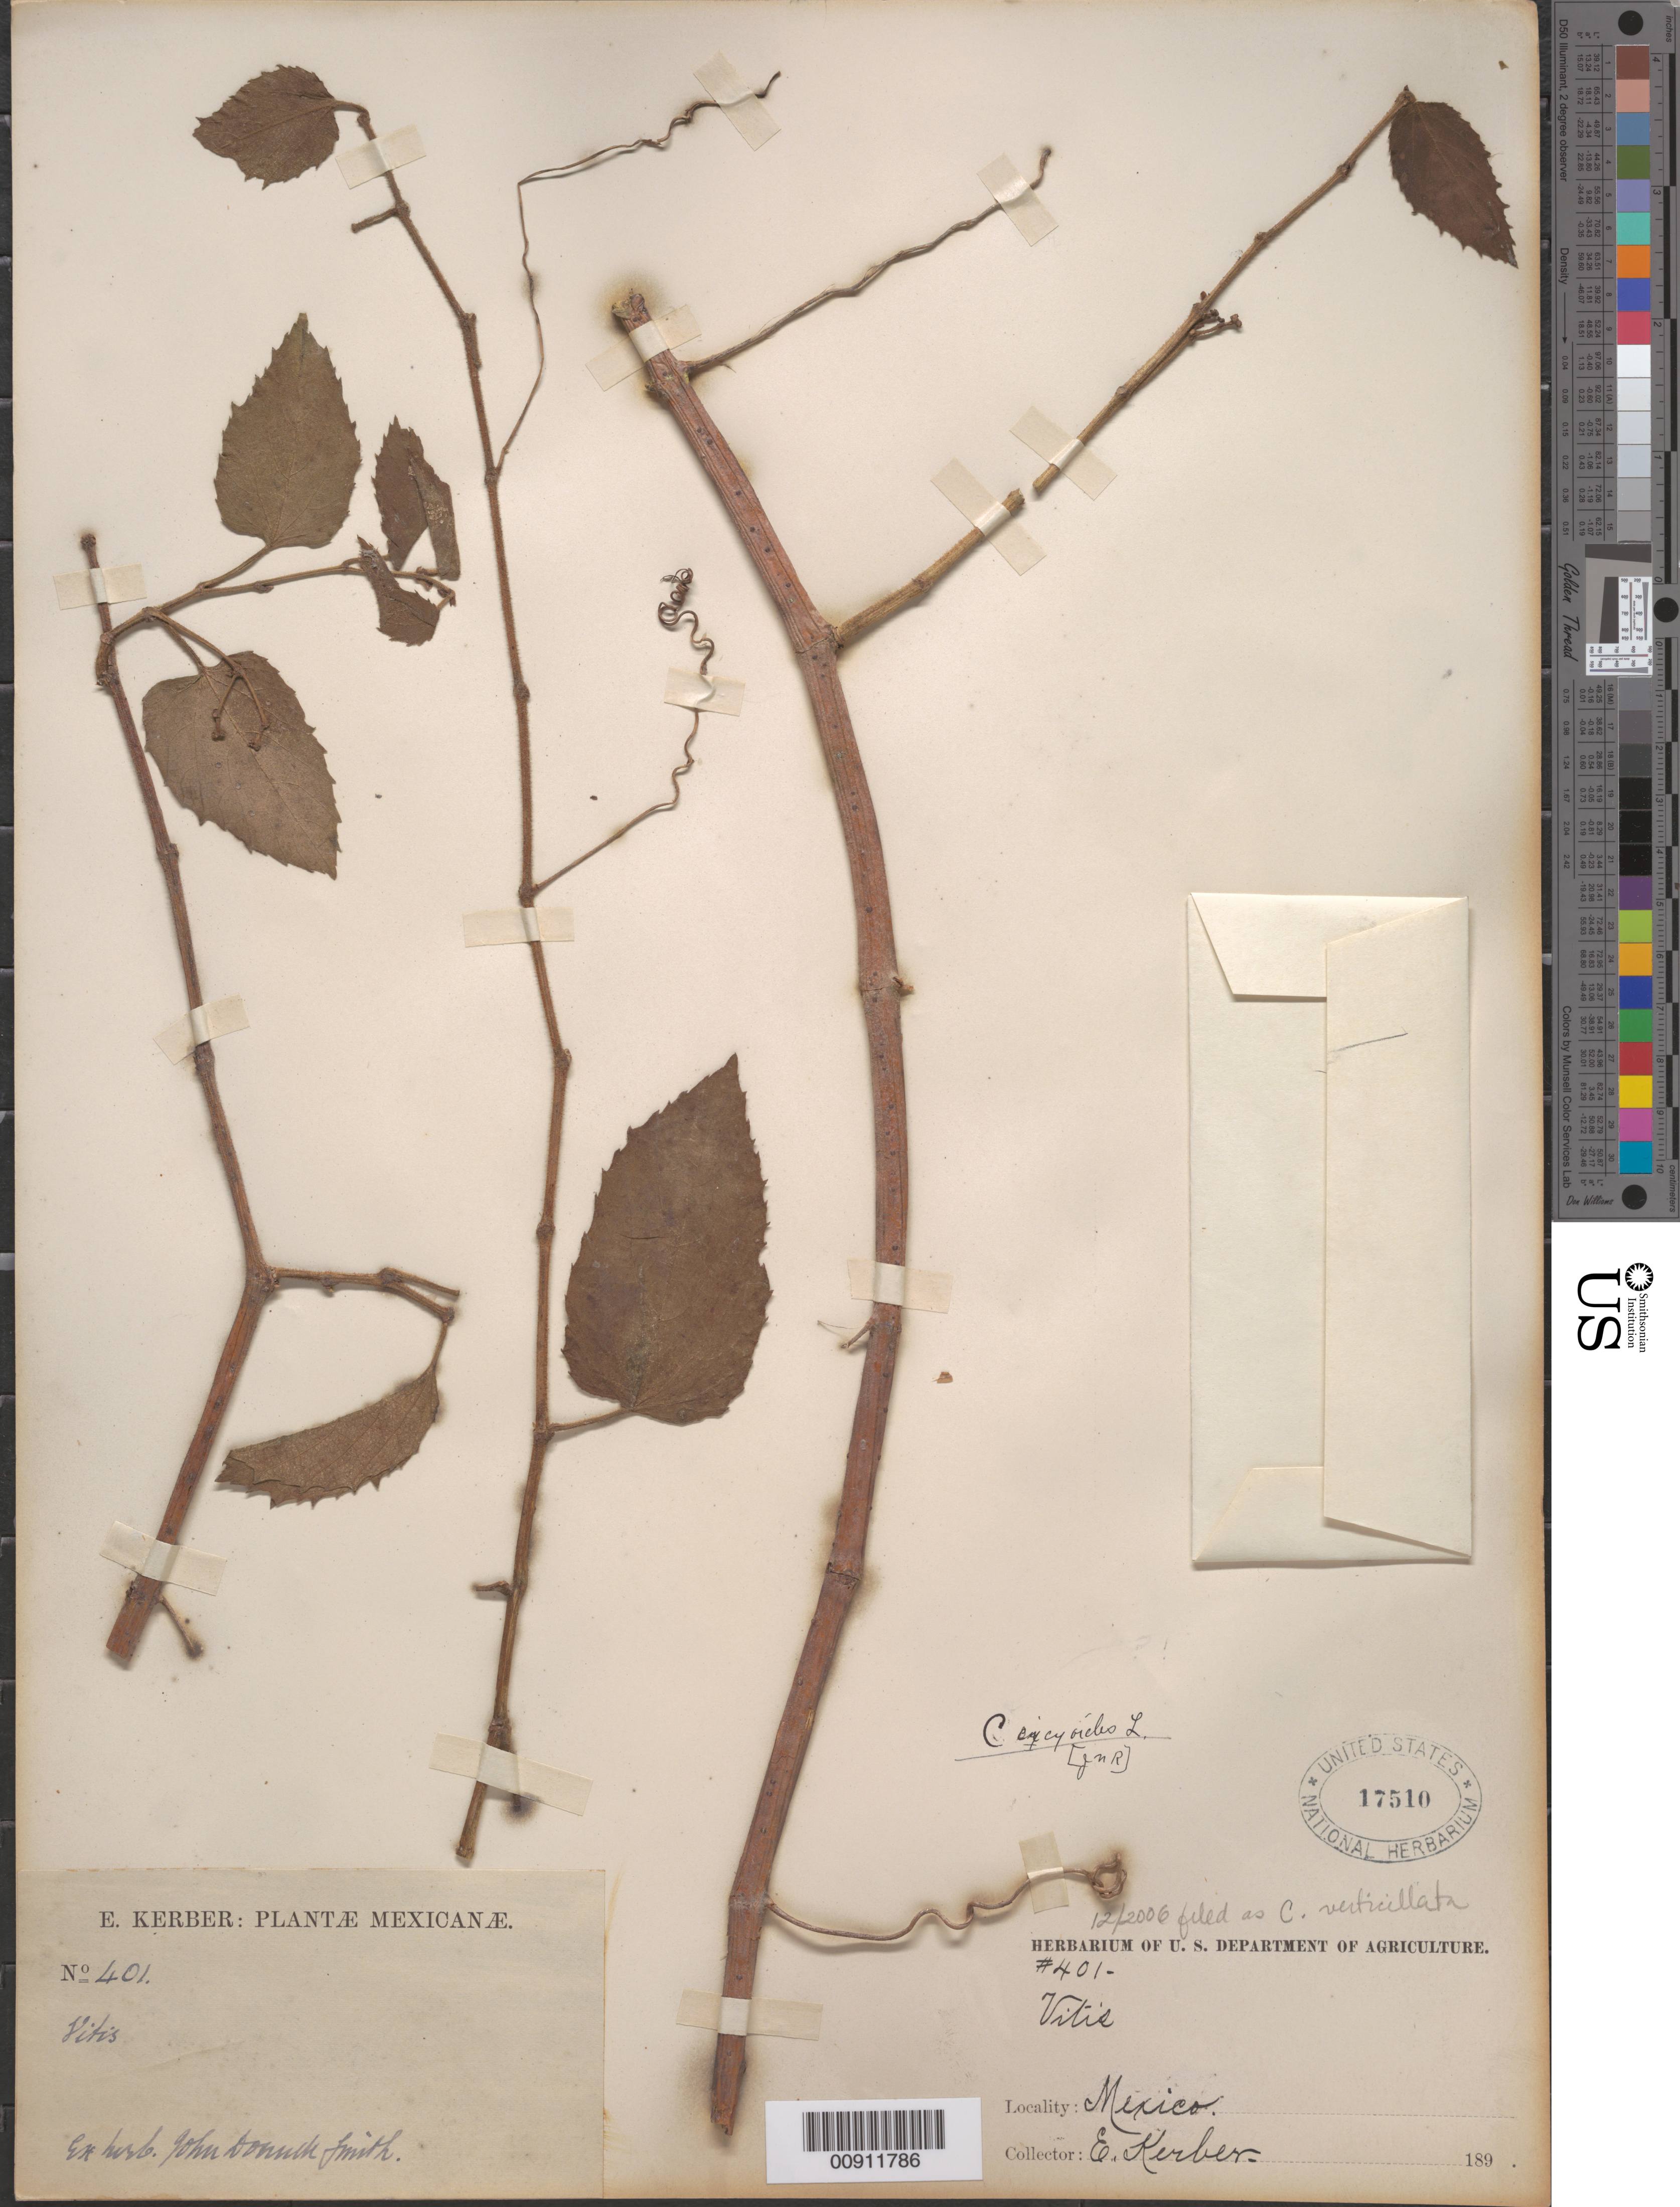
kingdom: Plantae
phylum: Tracheophyta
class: Magnoliopsida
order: Vitales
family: Vitaceae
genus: Cissus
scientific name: Cissus verticillata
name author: (L.) Nicolson & C.E. Jarvis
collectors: E. Kerber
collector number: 401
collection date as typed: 189-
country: Mexico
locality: Mexico.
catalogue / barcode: US 17510